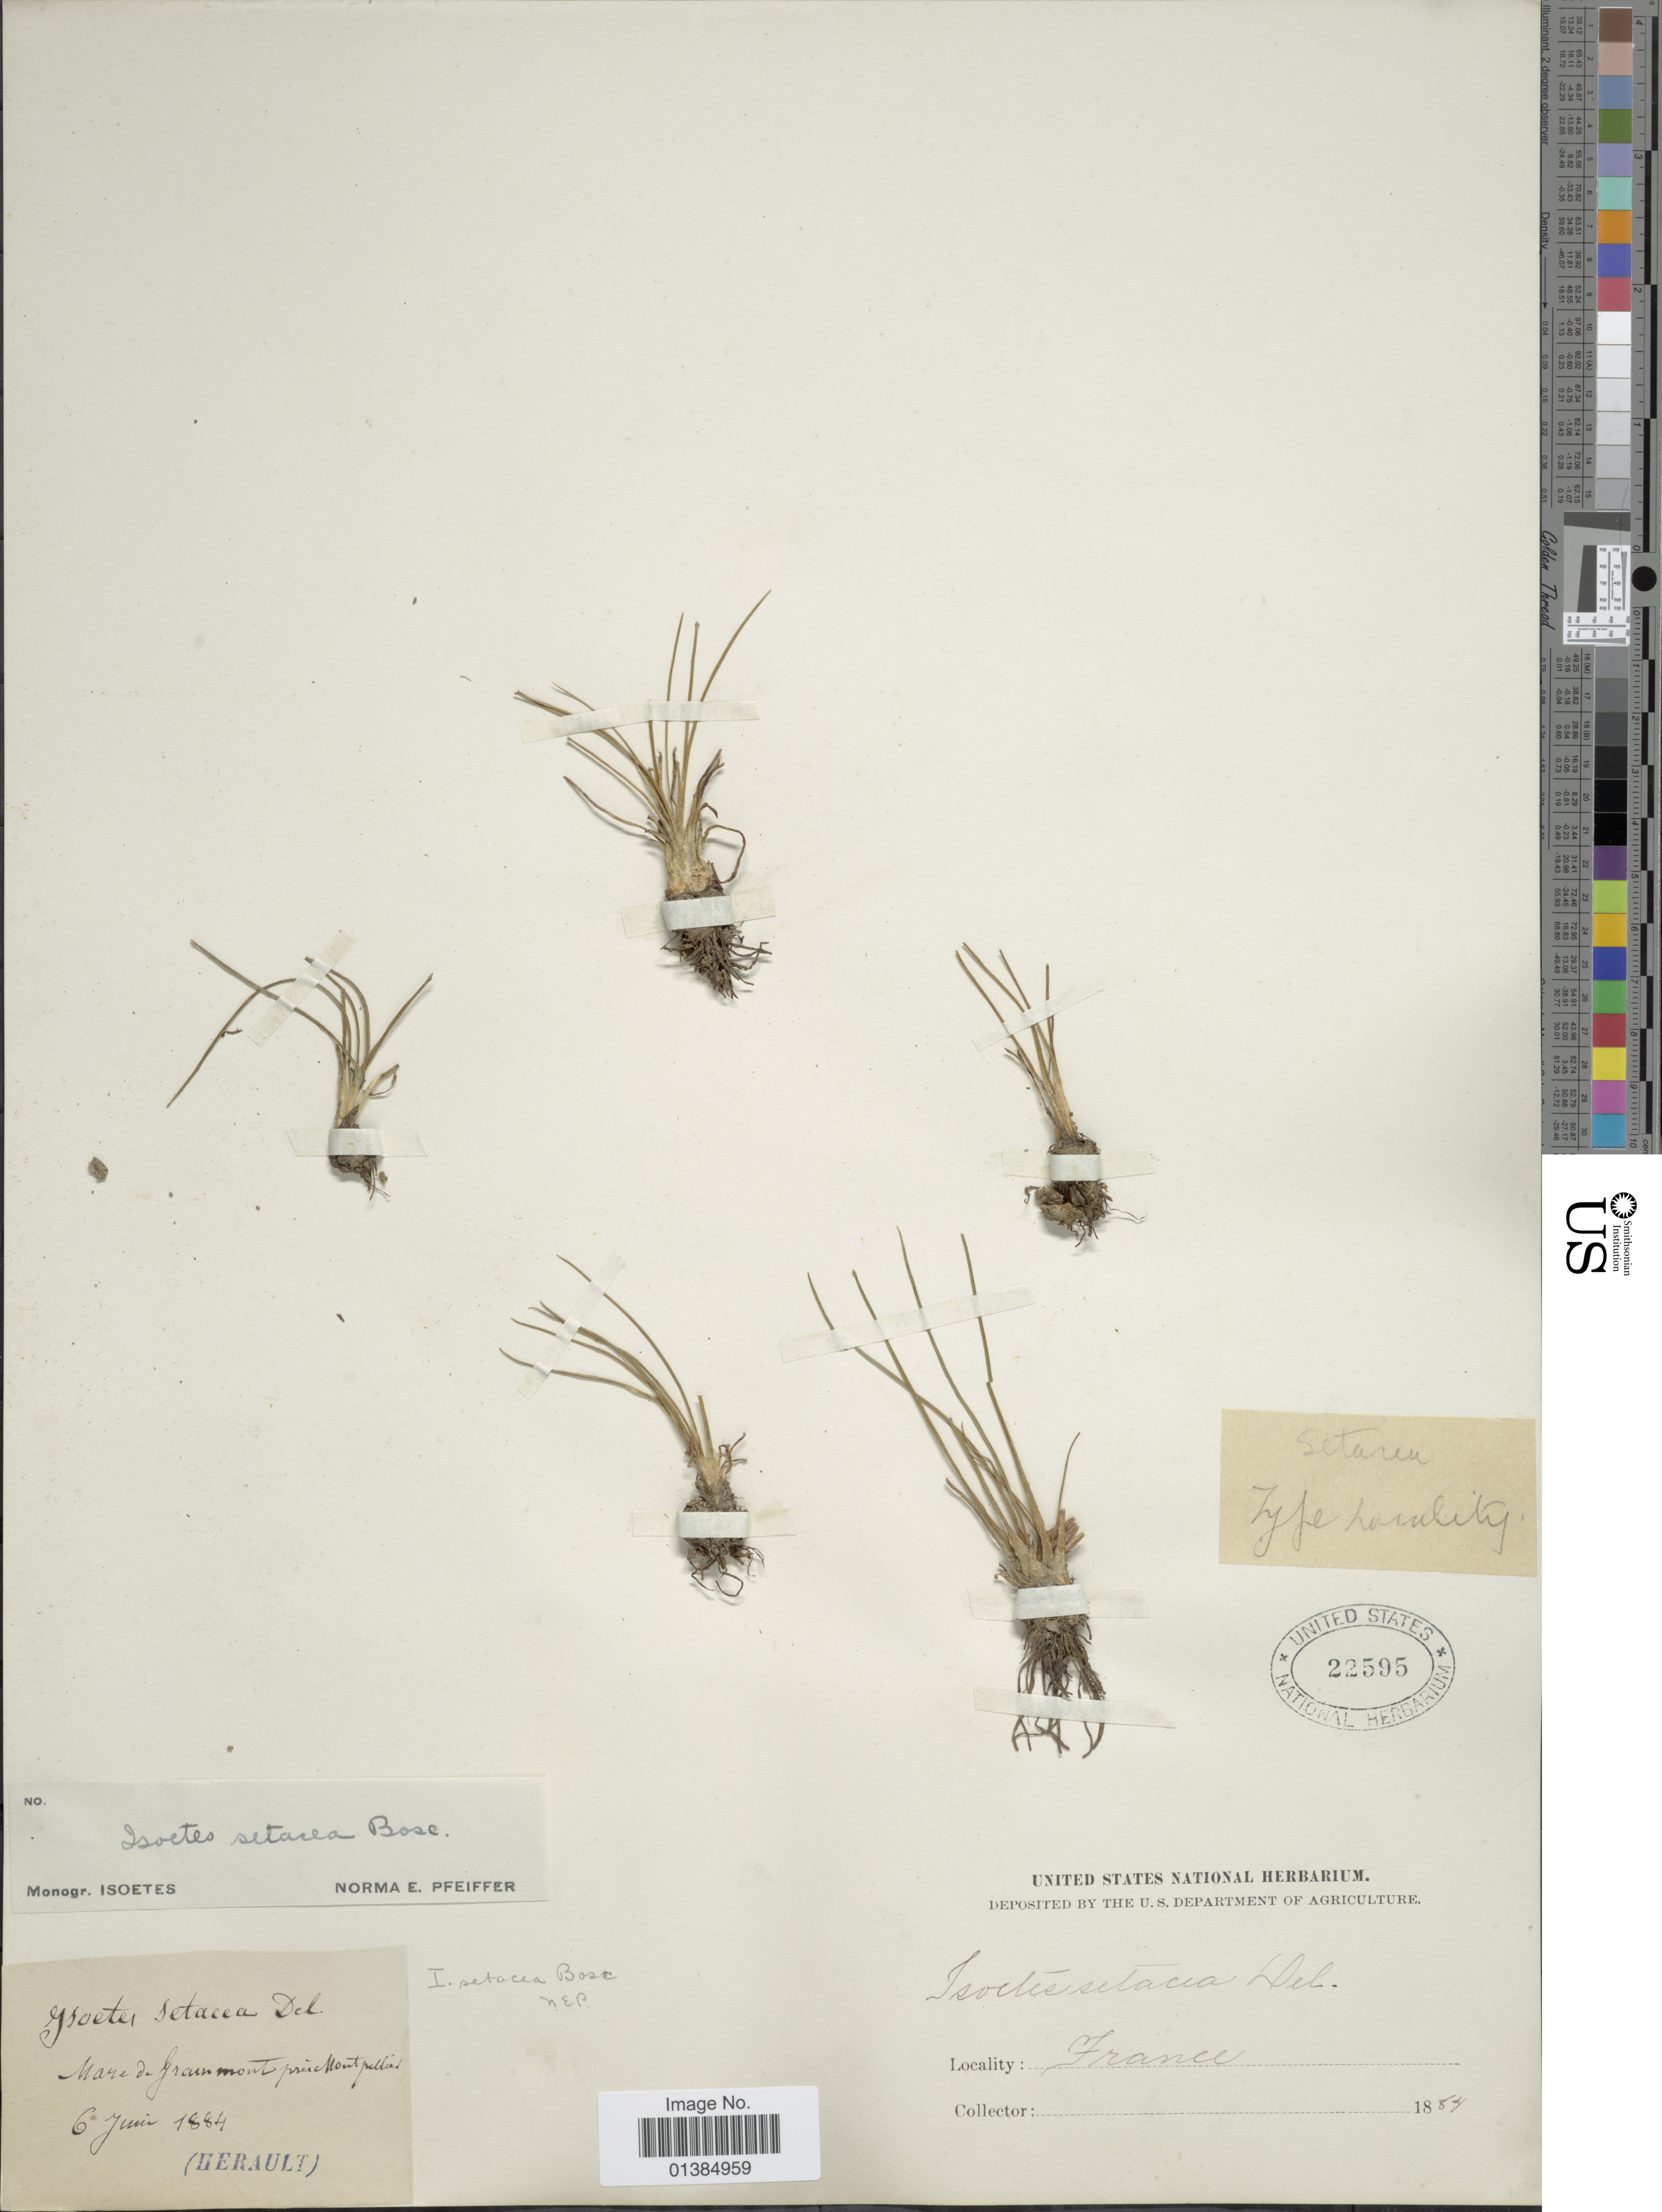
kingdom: Plantae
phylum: Tracheophyta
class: Lycopodiopsida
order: Isoetales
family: Isoetaceae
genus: Isoetes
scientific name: Isoetes delilei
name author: Rothm.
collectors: U.S. National Herbarium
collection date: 1884-06-06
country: France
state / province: Occitanie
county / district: Hérault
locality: Mare de Grammont près Montpellier, (Herault). [interpreted]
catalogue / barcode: US 22595